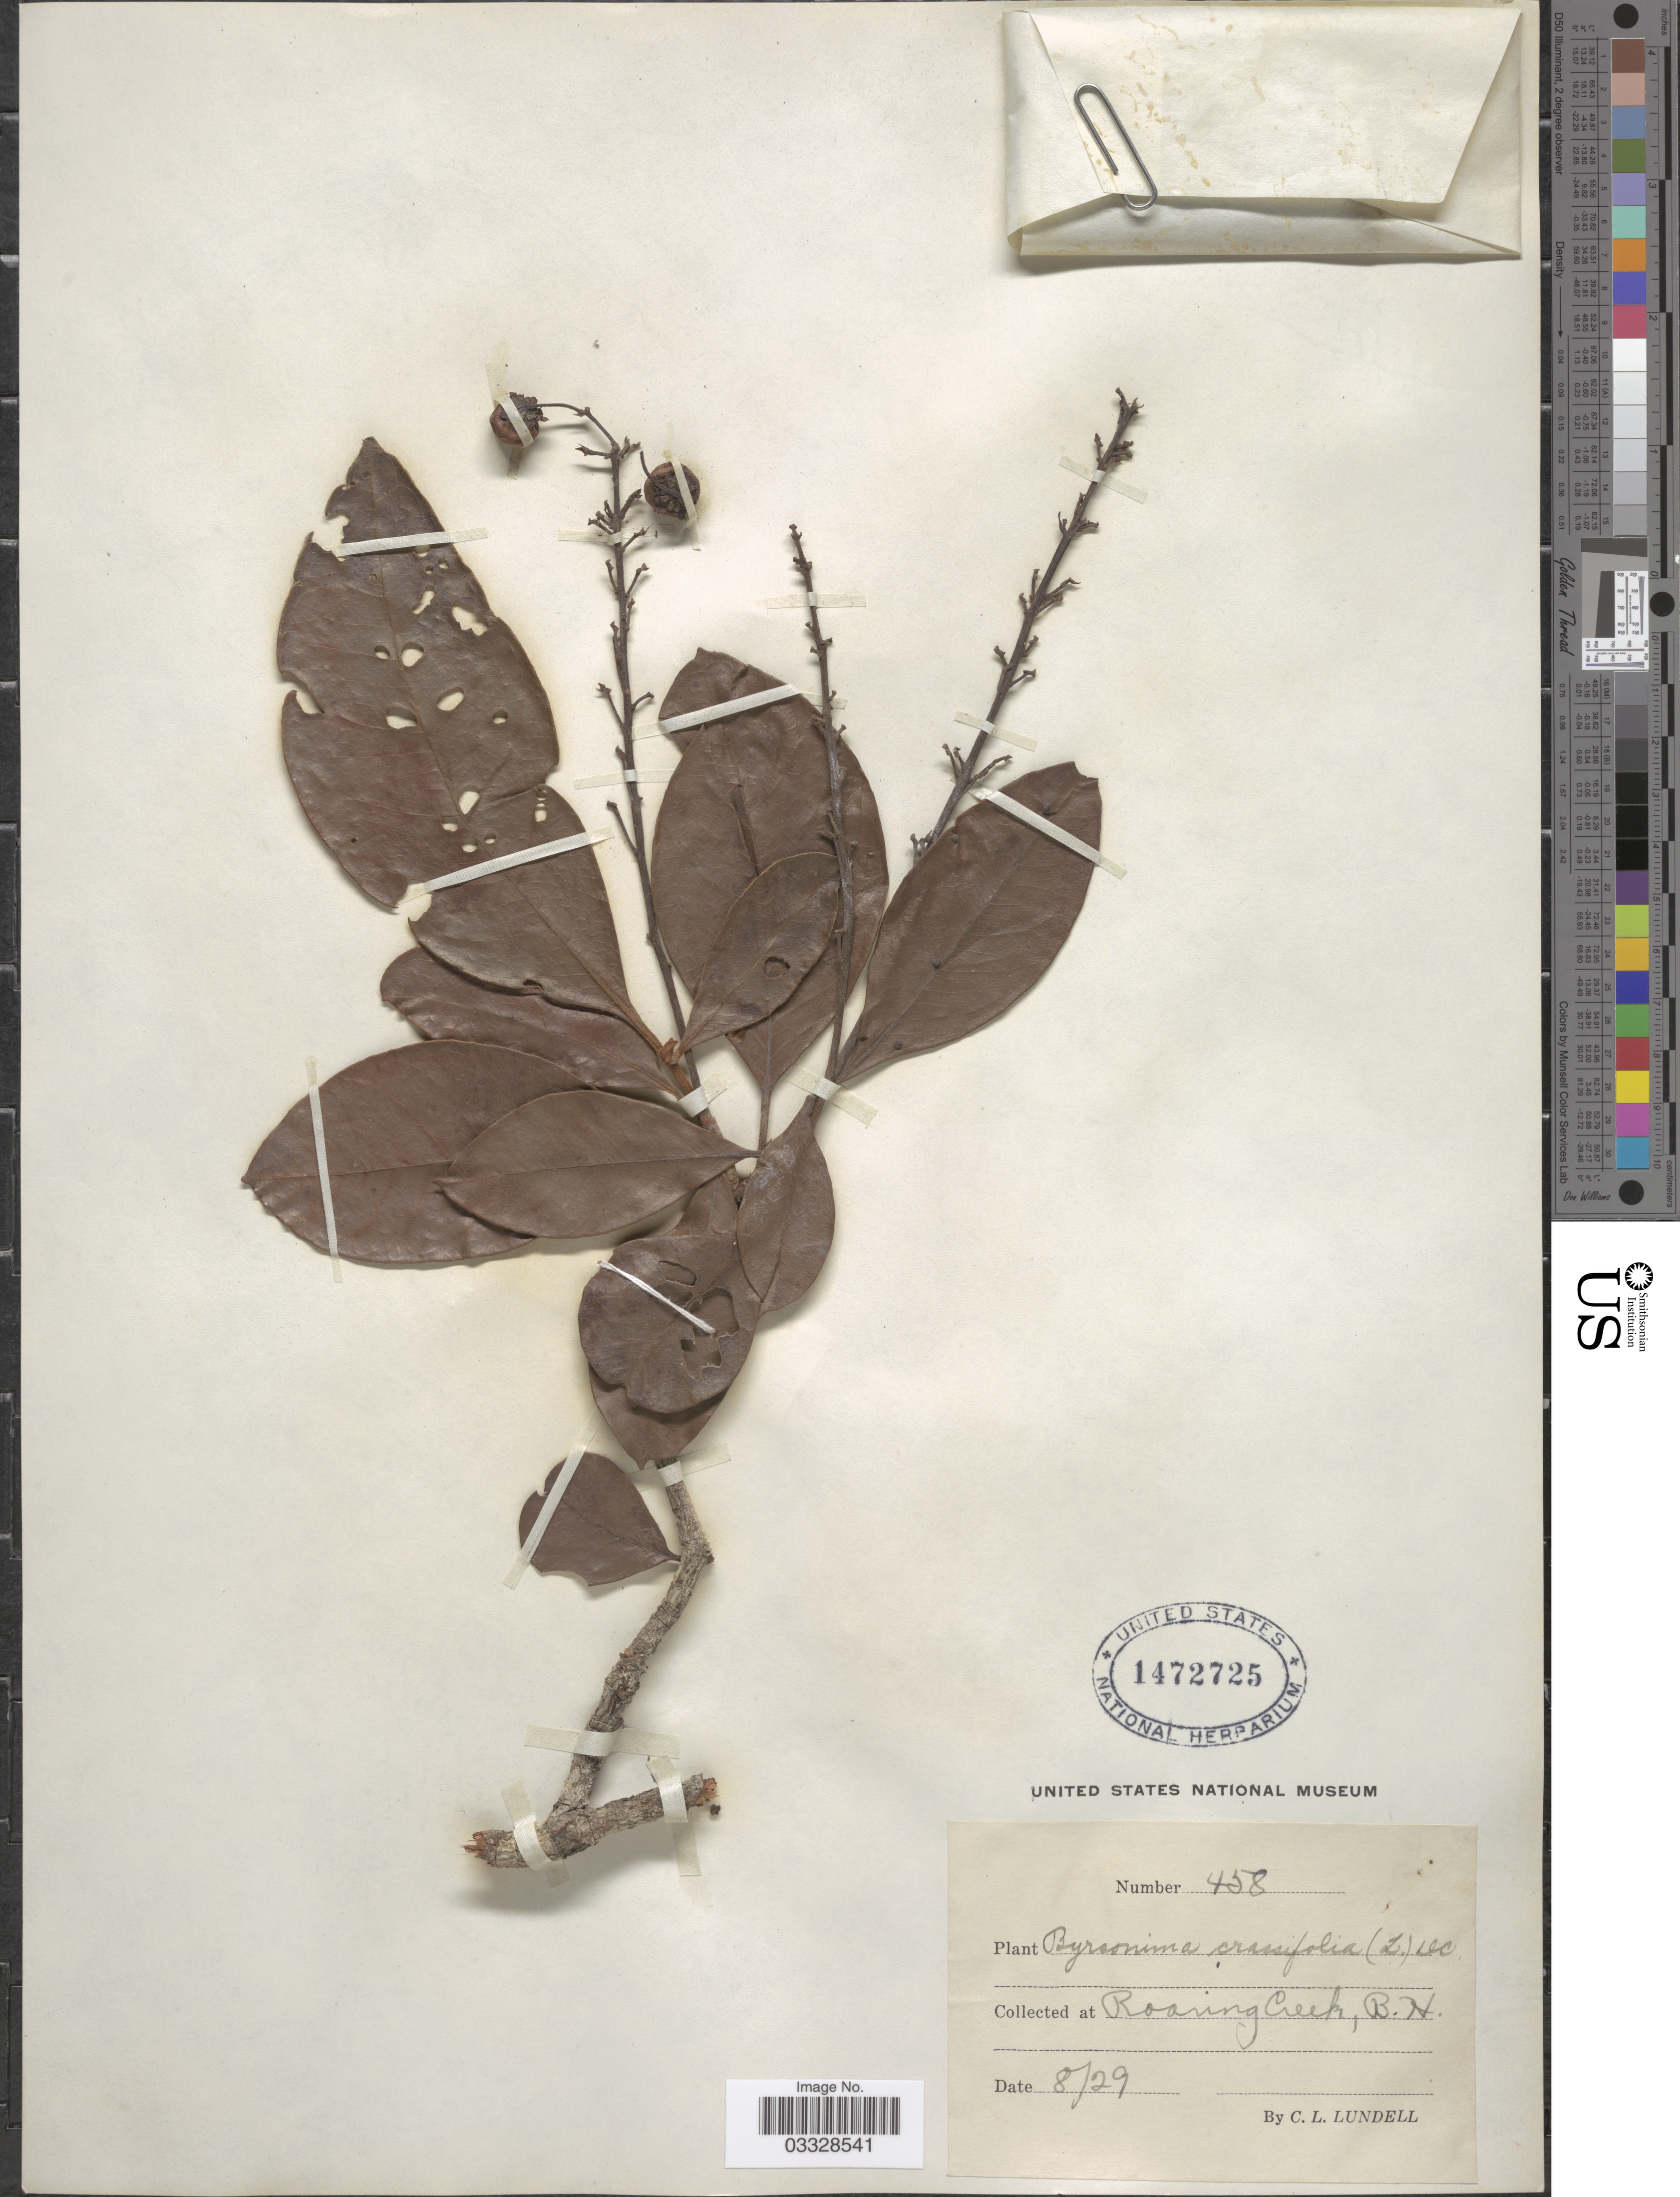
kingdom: Plantae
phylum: Tracheophyta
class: Magnoliopsida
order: Malpighiales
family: Malpighiaceae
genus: Byrsonima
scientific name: Byrsonima crassifolia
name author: (L.) Kunth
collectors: C. L. Lundell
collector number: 458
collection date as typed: Transcribed d/m/y: /8/29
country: Belize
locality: Roaring Creek, B. H.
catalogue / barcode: US 1472725